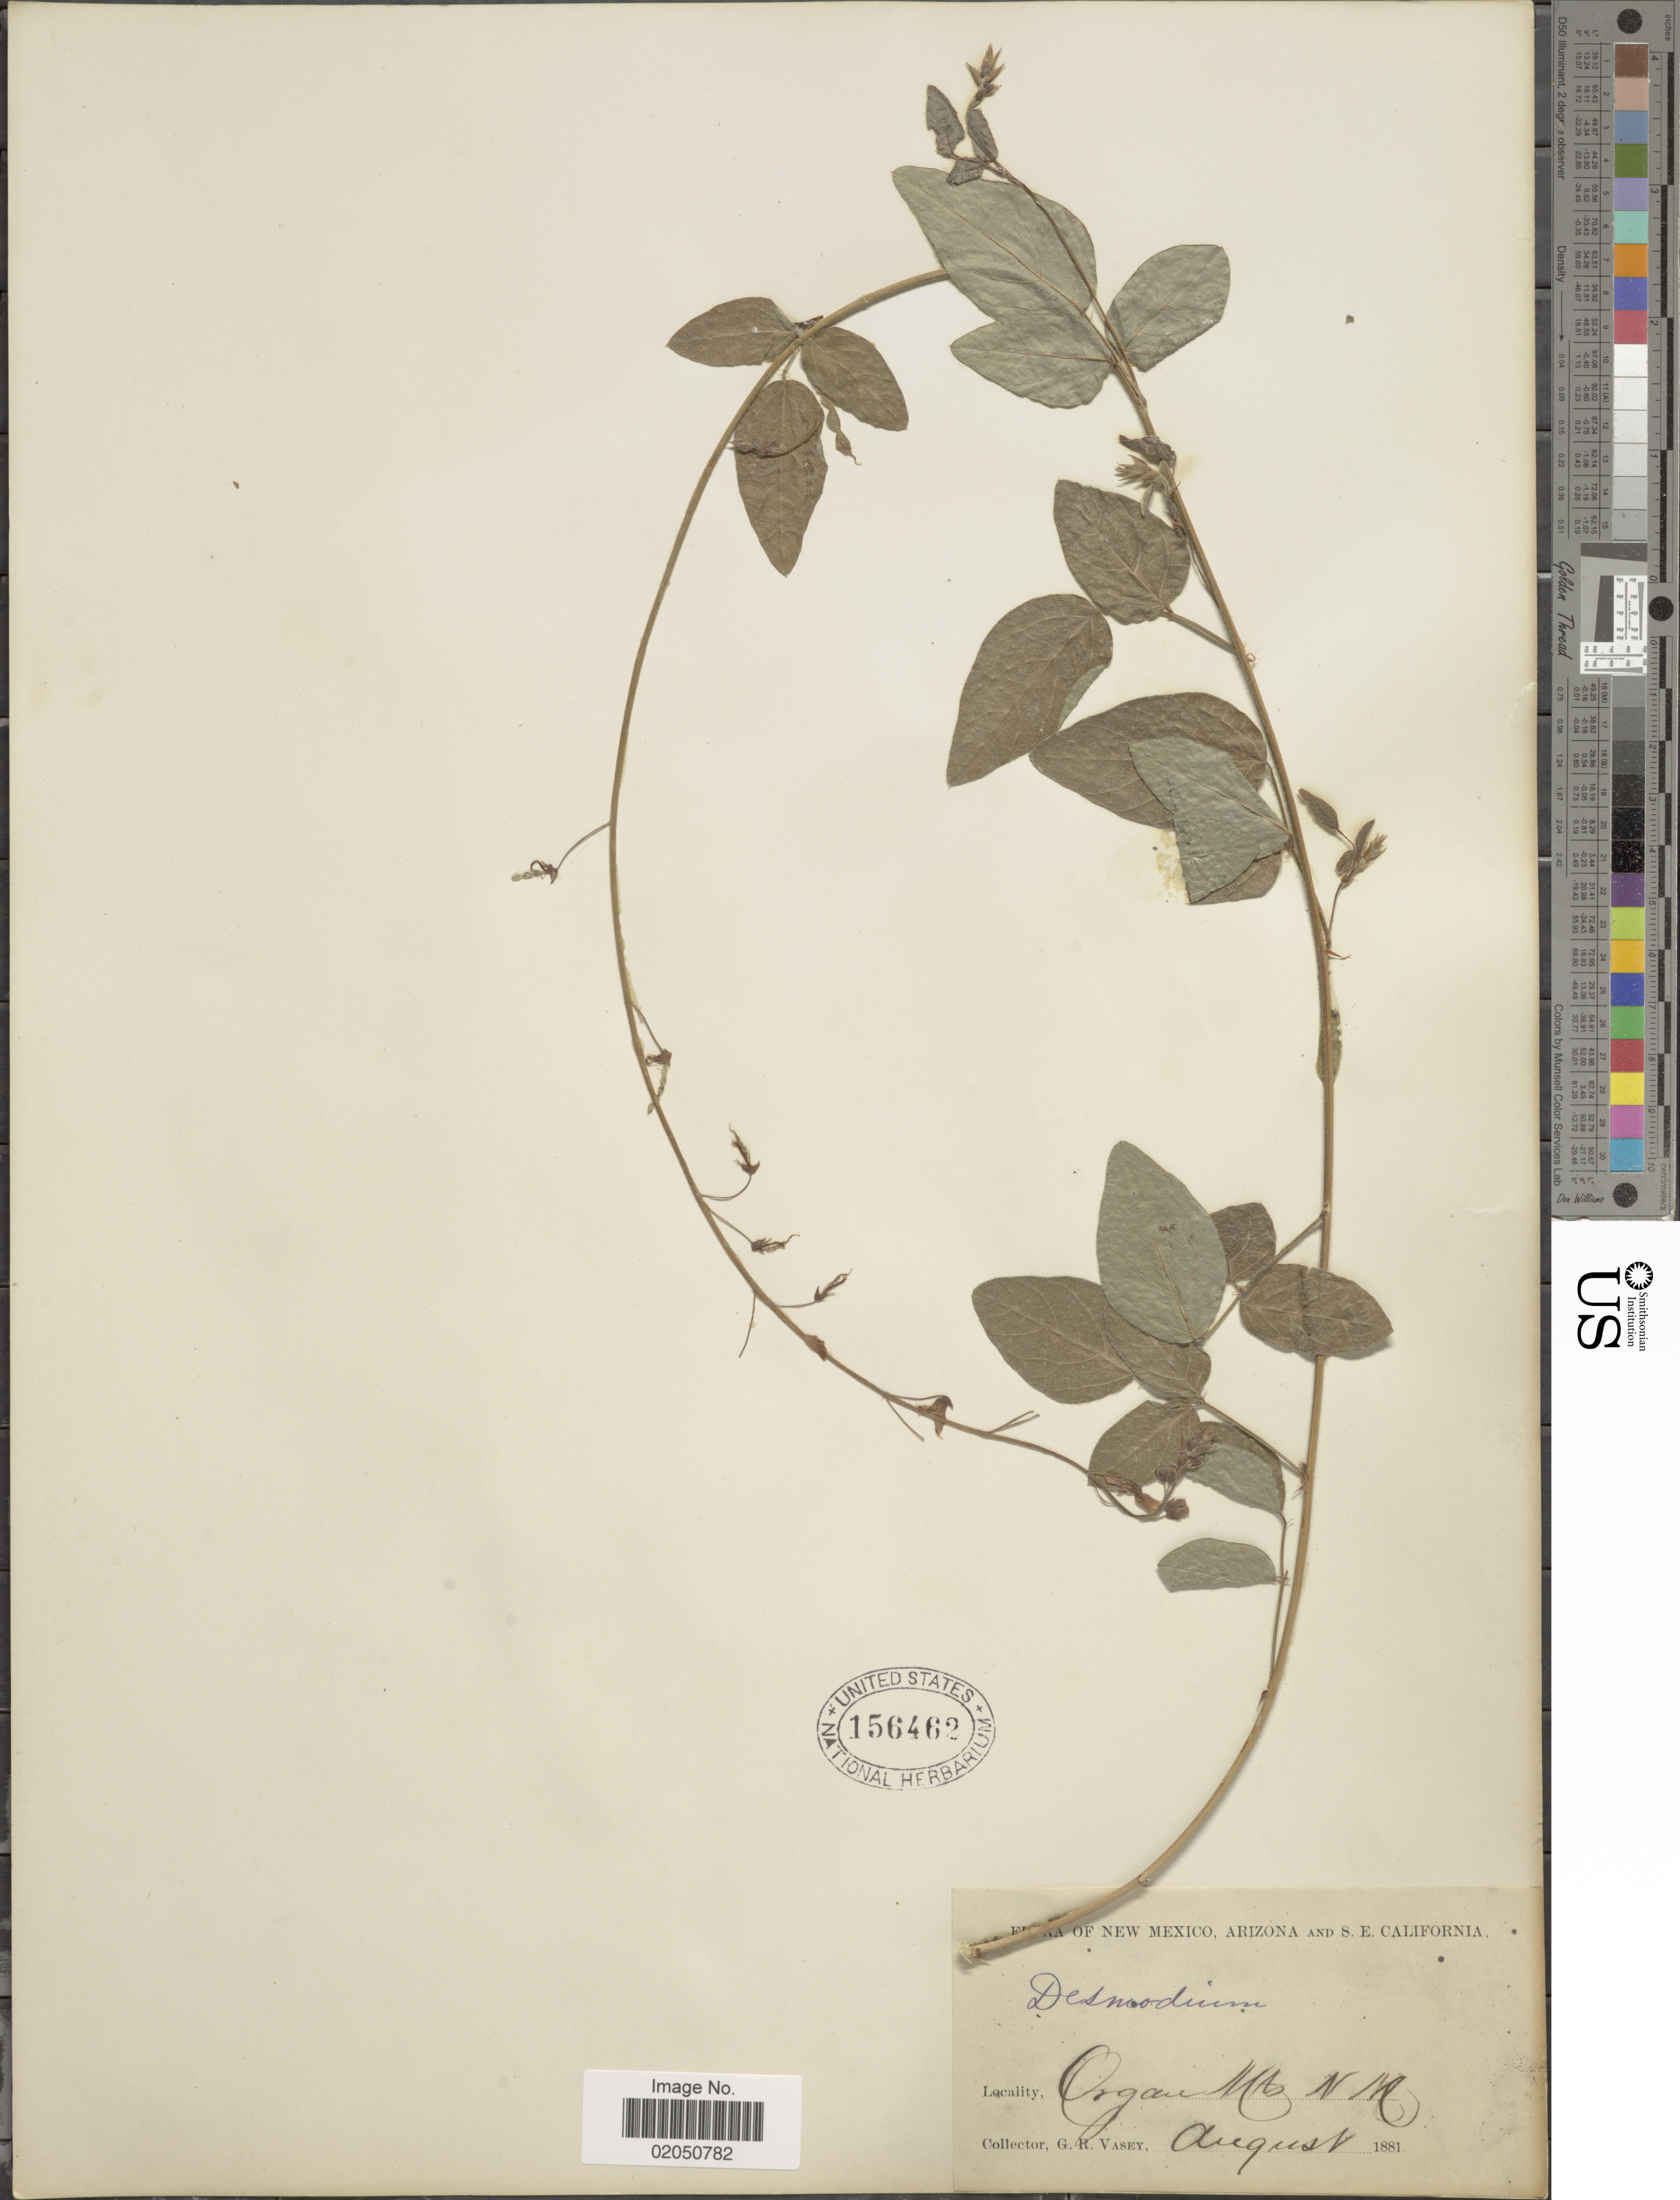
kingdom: Plantae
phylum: Tracheophyta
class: Magnoliopsida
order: Fabales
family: Fabaceae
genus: Desmodium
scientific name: Desmodium grahamii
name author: A. Gray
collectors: G. R. Vasey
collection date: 1881-08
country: United States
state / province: New Mexico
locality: New Mexico, Arizona and S.E. California, Organ Mts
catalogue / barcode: US 156462